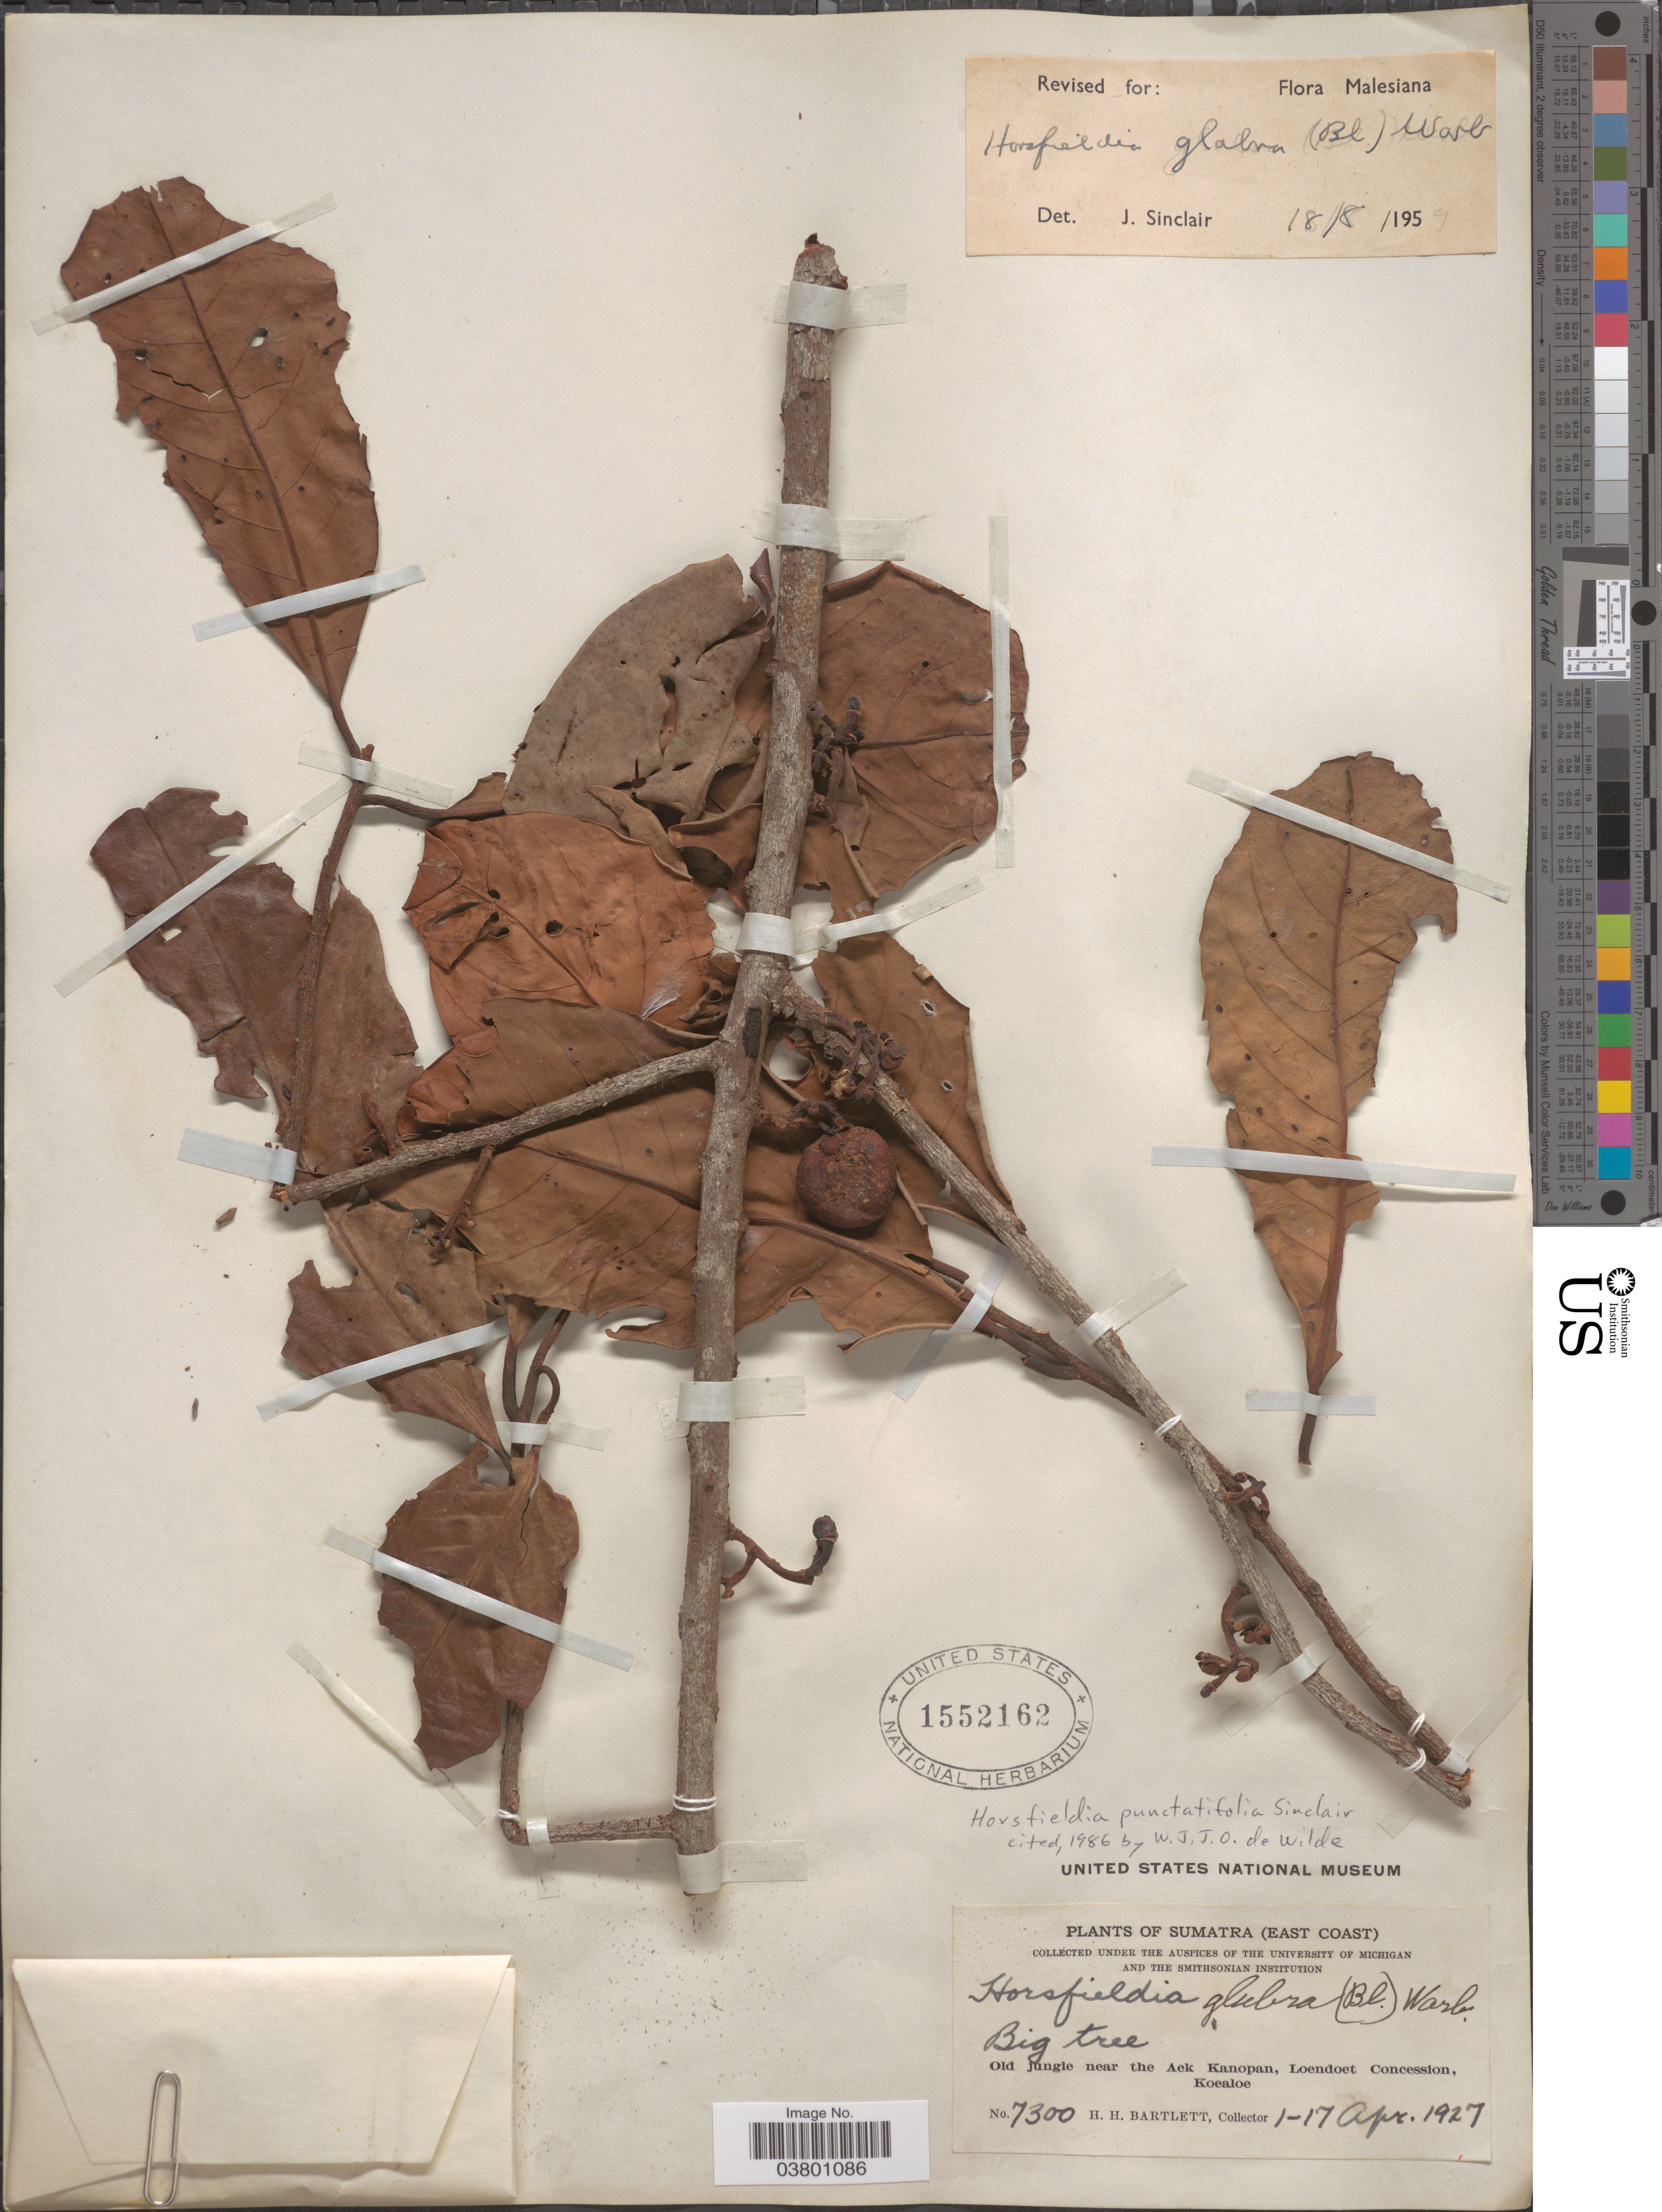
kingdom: Plantae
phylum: Tracheophyta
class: Magnoliopsida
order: Magnoliales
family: Myristicaceae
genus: Horsfieldia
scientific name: Horsfieldia punctatifolia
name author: J. Sinclair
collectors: H. H. Bartlett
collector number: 7300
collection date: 1927-04-01/1927-04-17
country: Indonesia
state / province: Sumatra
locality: East Coast. Old jungle near the Aek Kanopan, Loendoet Concession, Koealoe.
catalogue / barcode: US 1552162